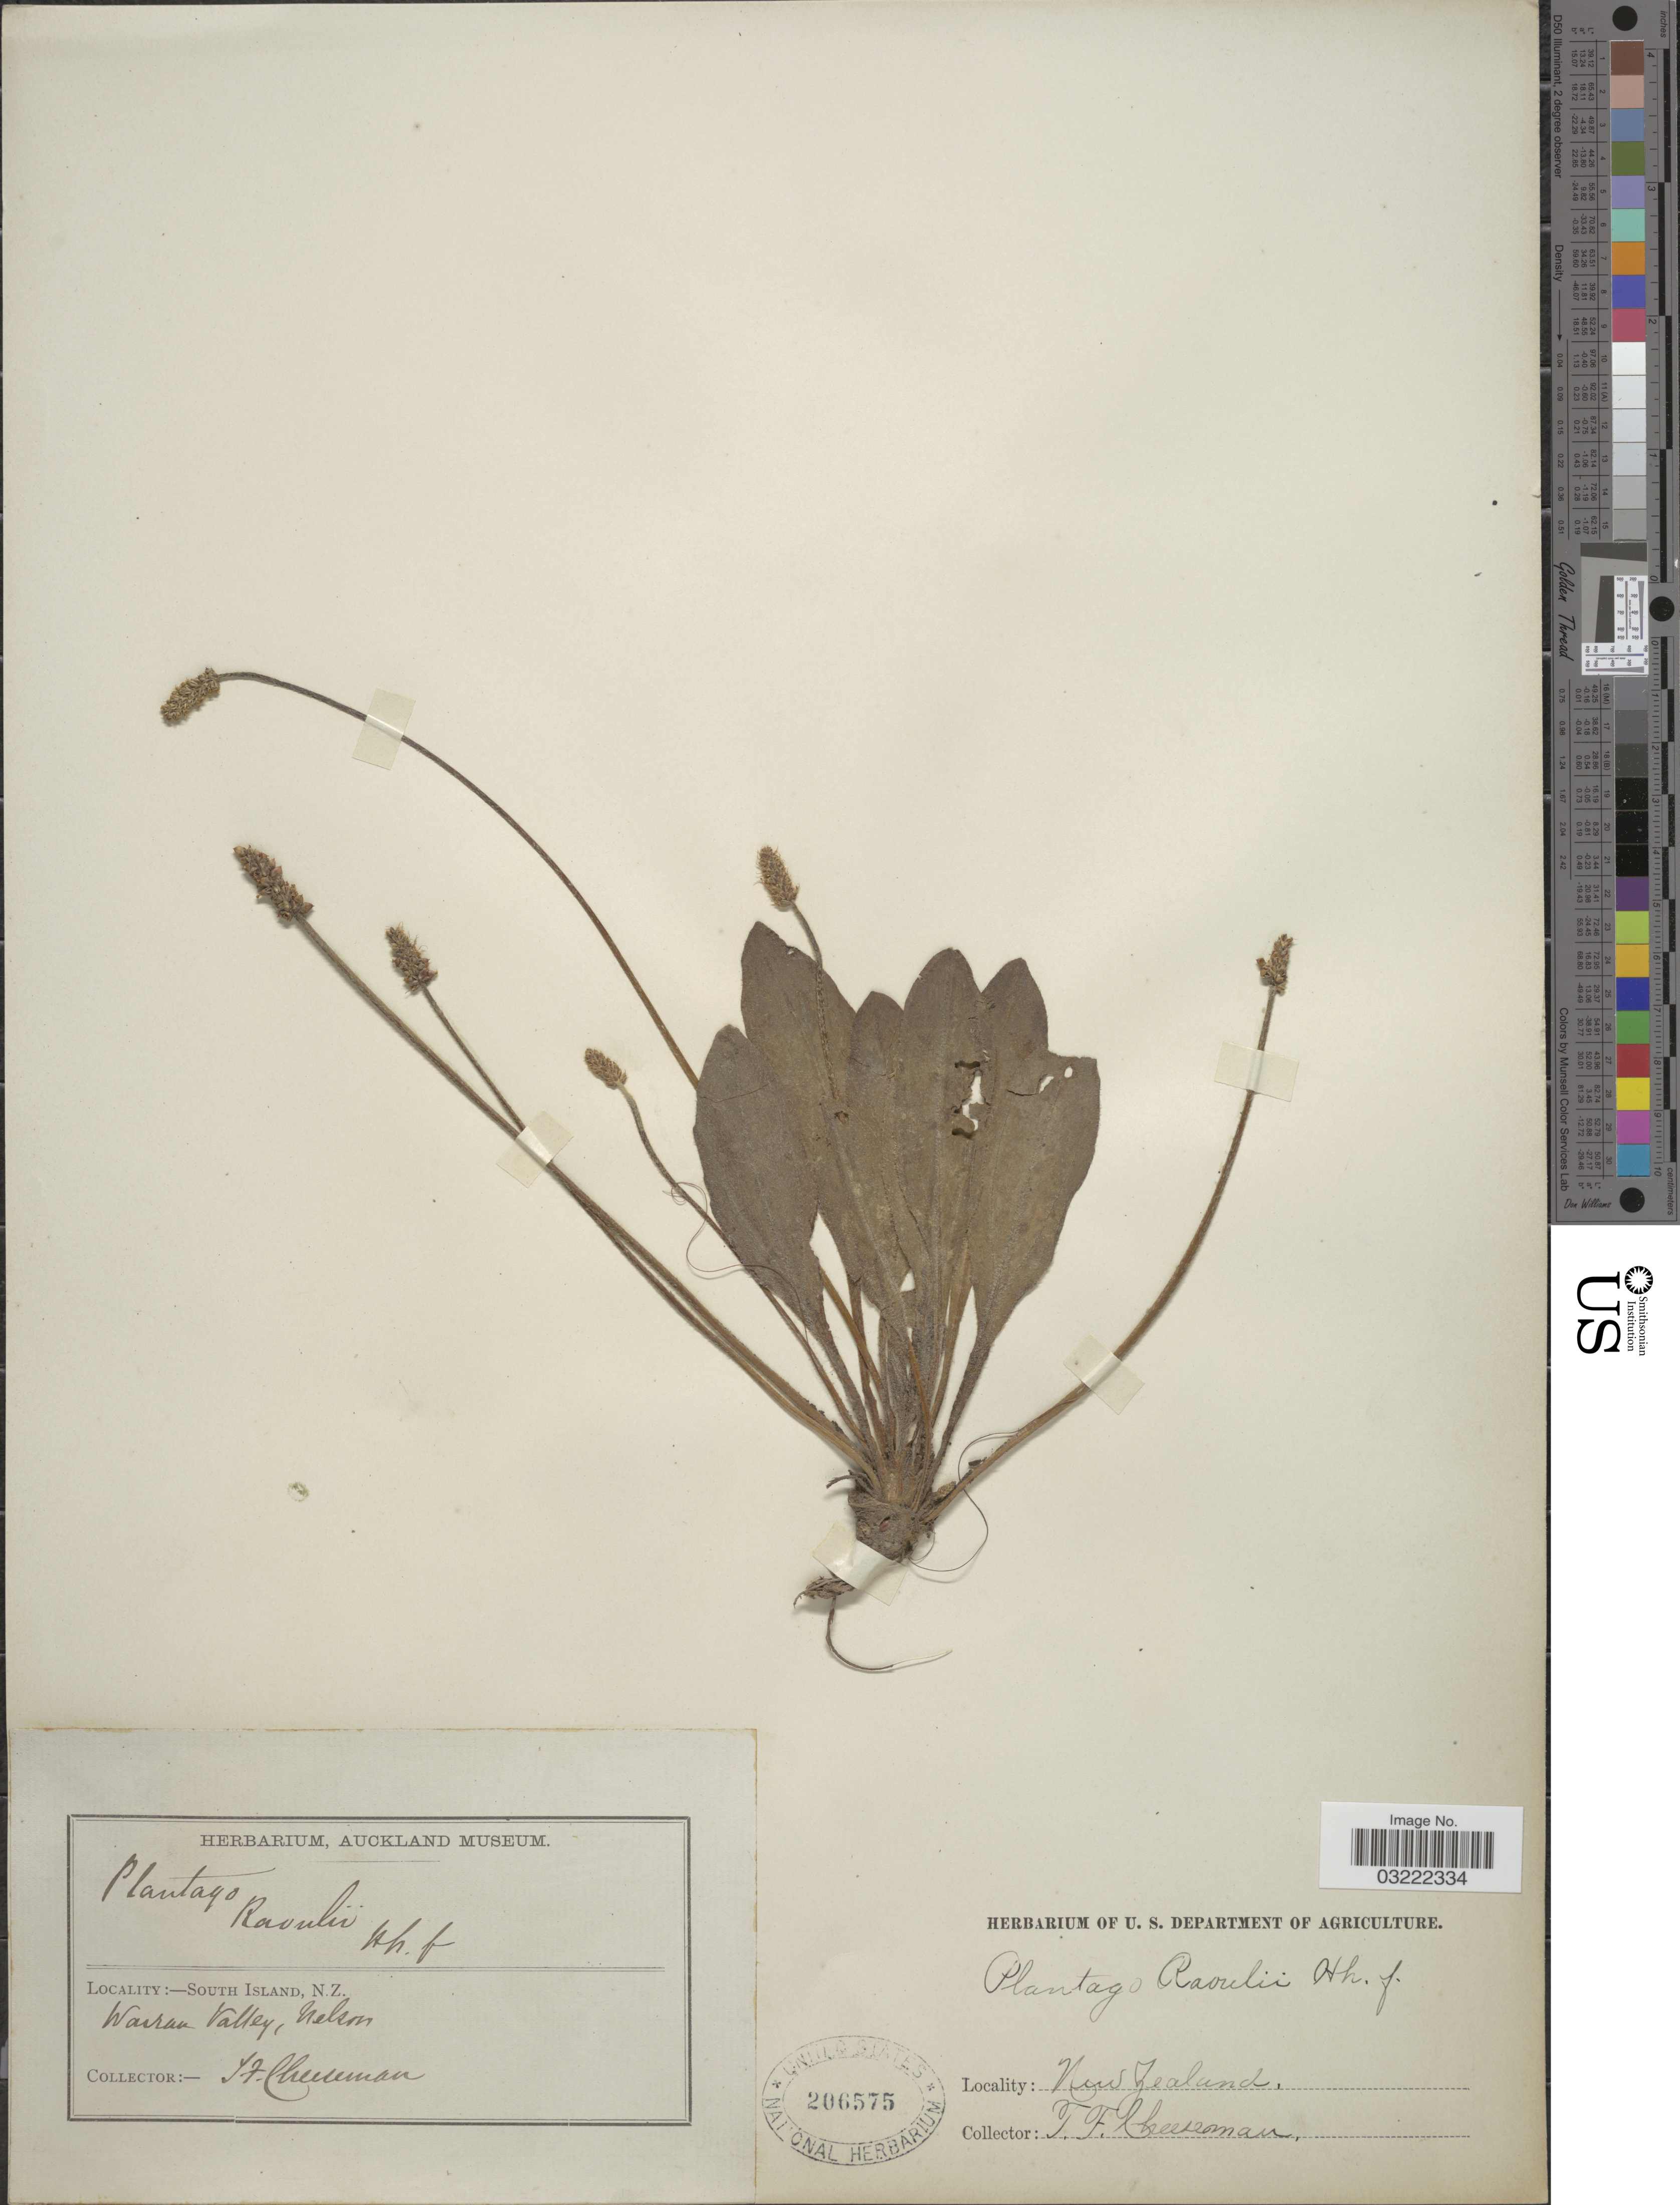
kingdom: Plantae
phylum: Tracheophyta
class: Magnoliopsida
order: Lamiales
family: Plantaginaceae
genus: Plantago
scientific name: Plantago raoulii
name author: Decne.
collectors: T. F. Cheeseman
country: New Zealand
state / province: Nelson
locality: South Island, Wairau Valley.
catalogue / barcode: US 206575